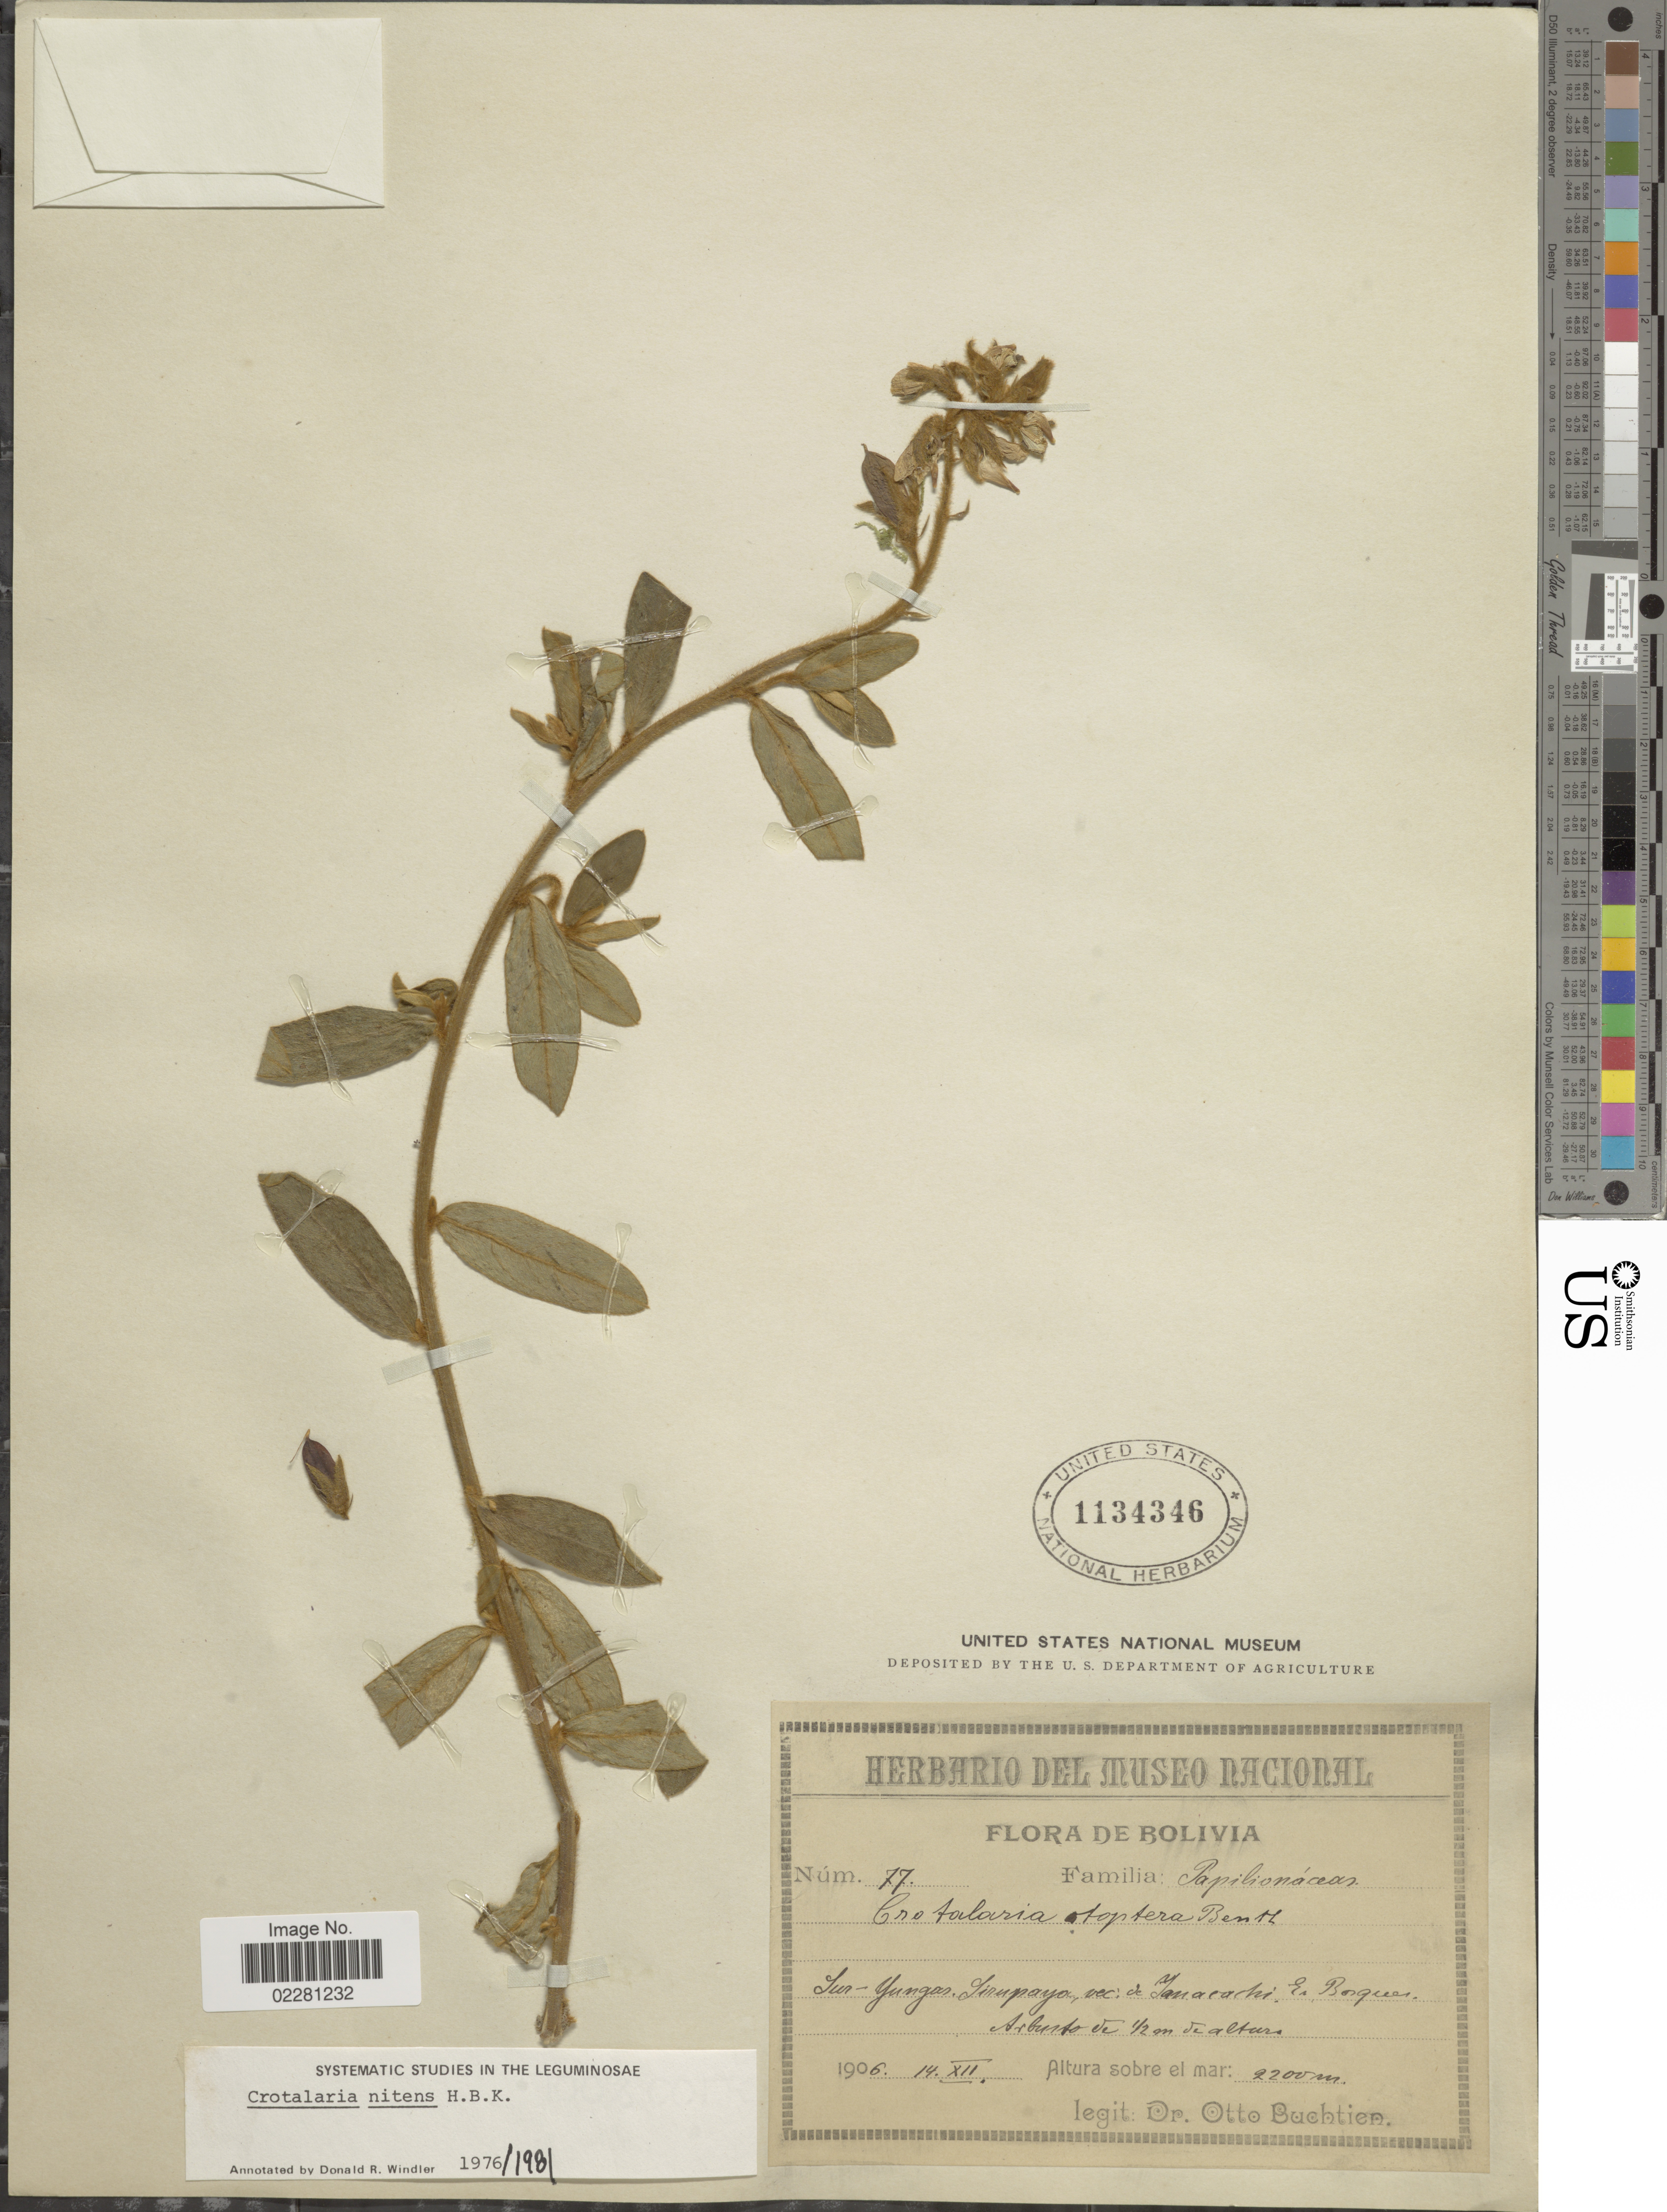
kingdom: Plantae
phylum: Tracheophyta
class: Magnoliopsida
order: Fabales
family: Fabaceae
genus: Crotalaria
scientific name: Crotalaria nitens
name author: Kunth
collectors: O. Buchtien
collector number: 77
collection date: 1906-12-14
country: Bolivia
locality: Sud-Yungas, Sirapaya, vec. de Yanacachi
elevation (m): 2200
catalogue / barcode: US 1134346